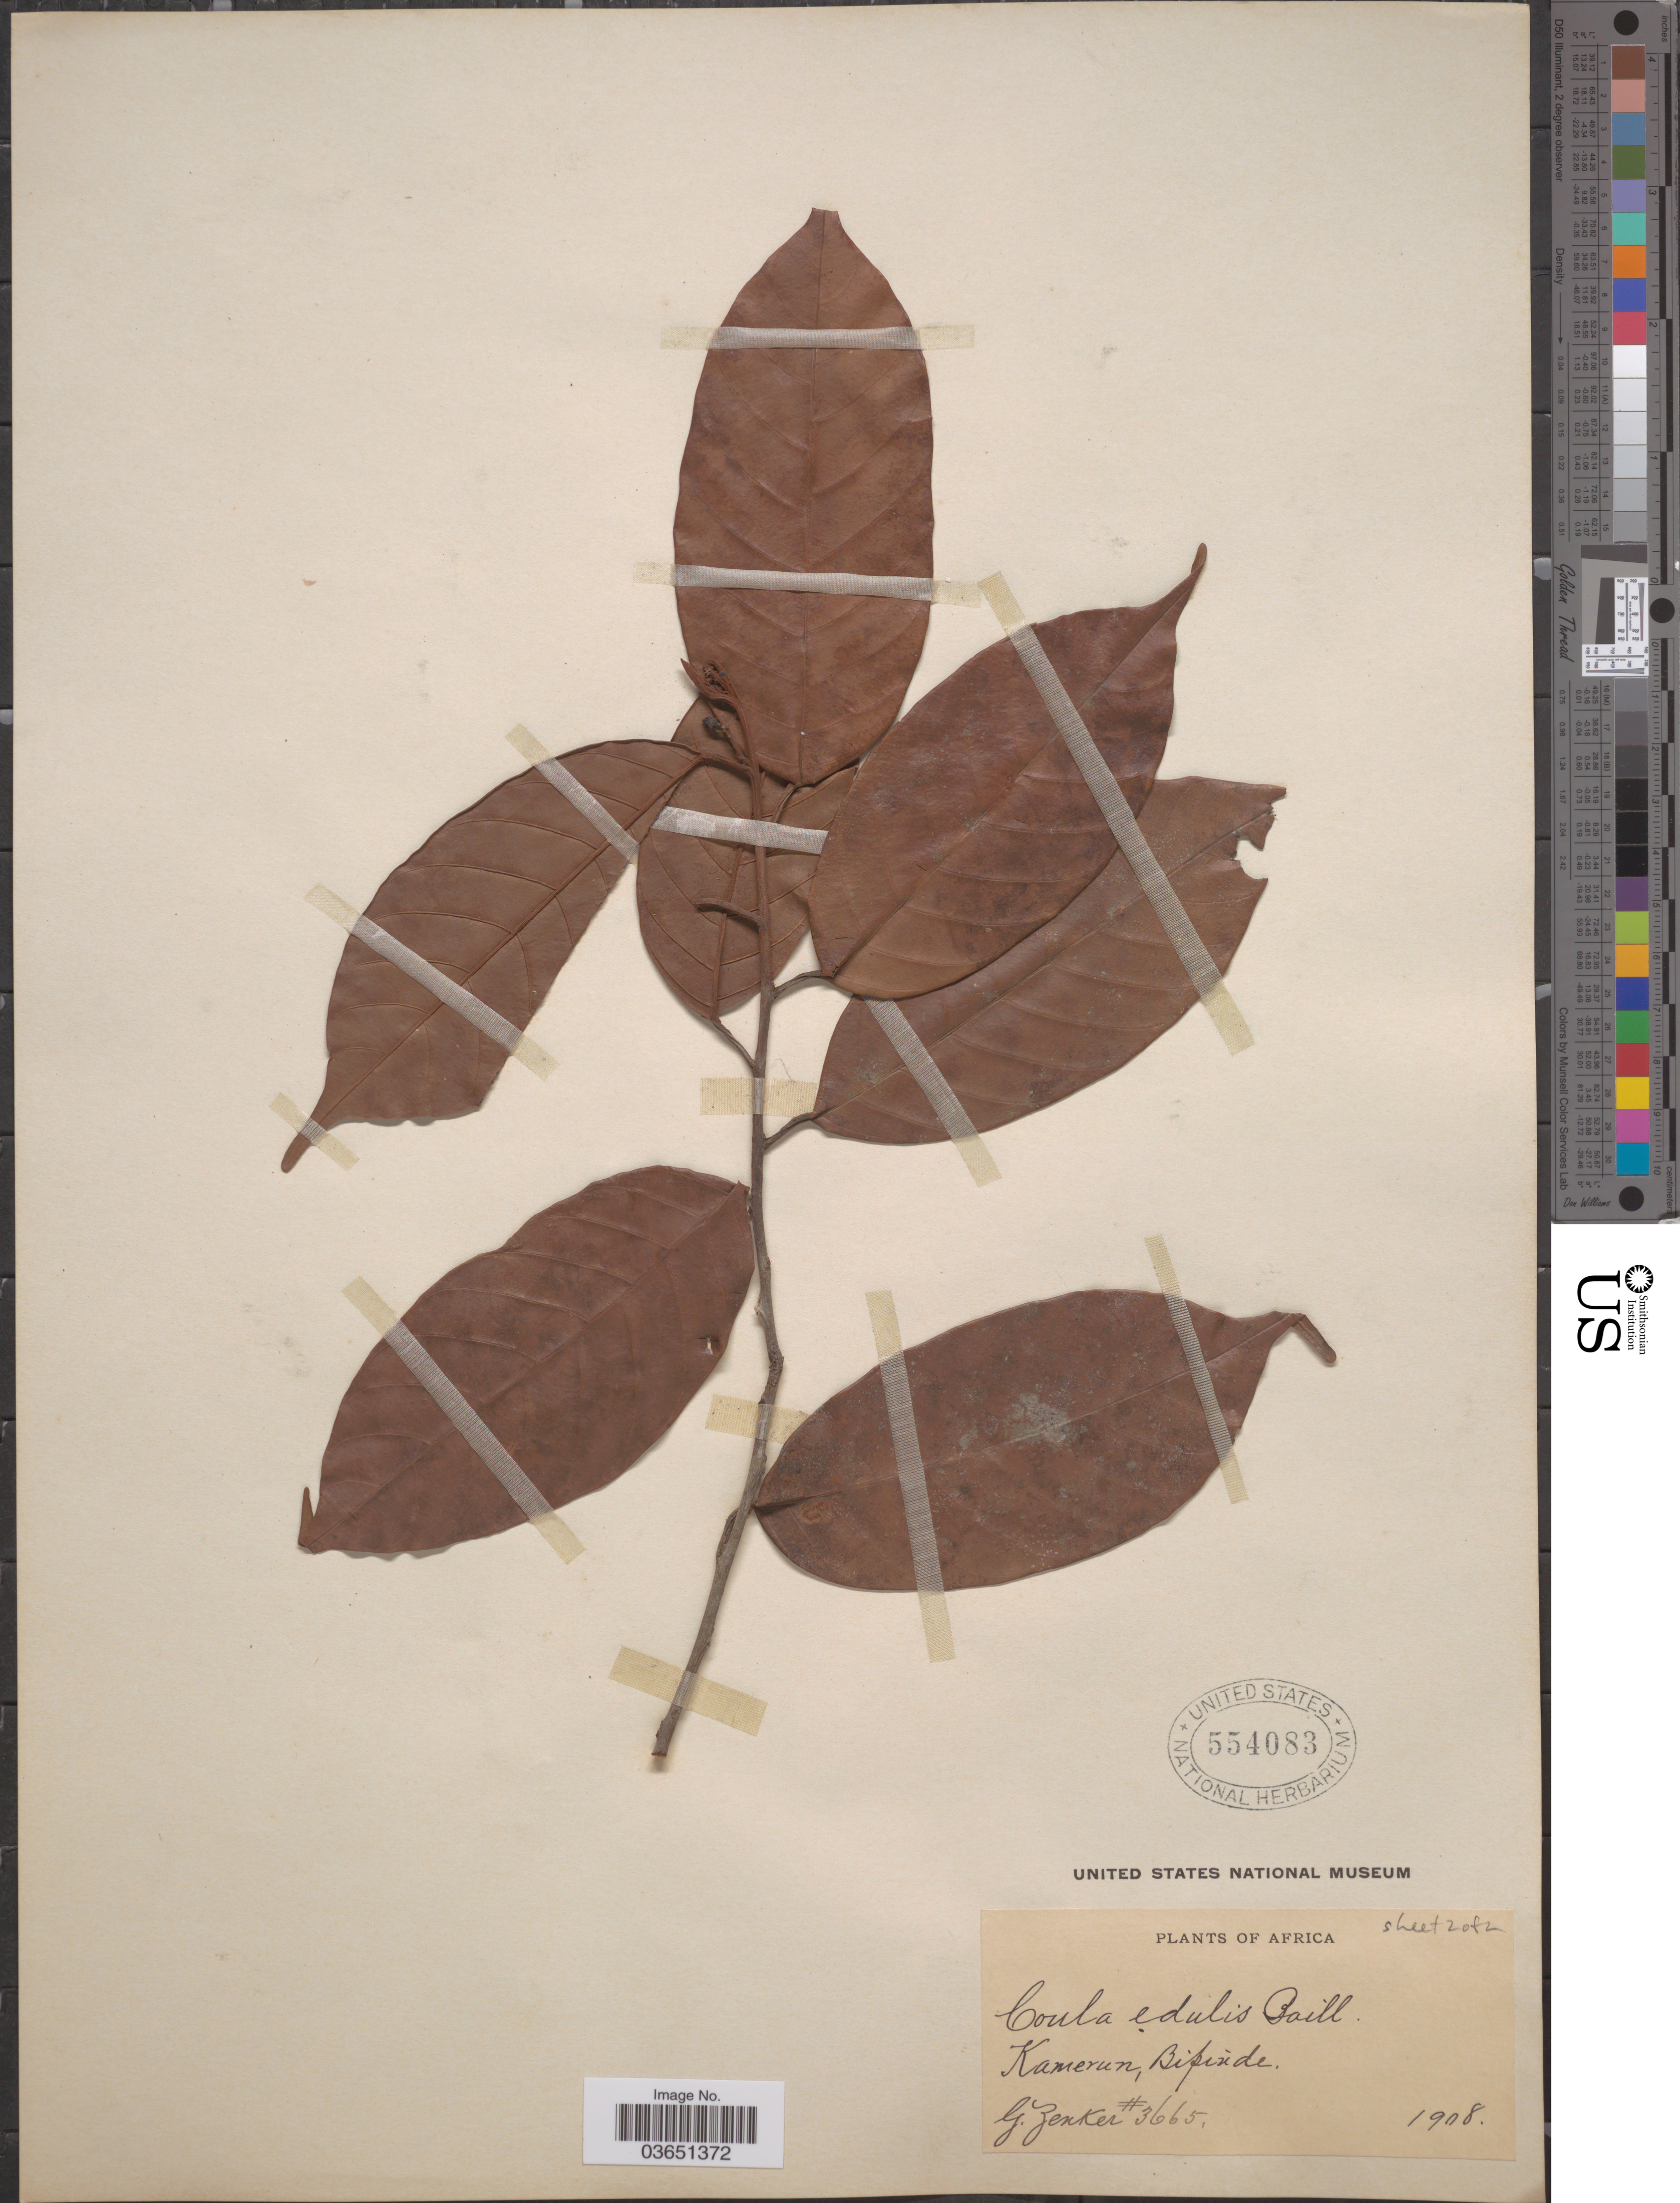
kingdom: Plantae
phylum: Tracheophyta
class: Magnoliopsida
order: Santalales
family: Coulaceae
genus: Coula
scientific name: Coula edulis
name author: Baill.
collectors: G. A. Zenker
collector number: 3665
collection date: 1908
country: Cameroon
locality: Bipinde.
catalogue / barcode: US 554083